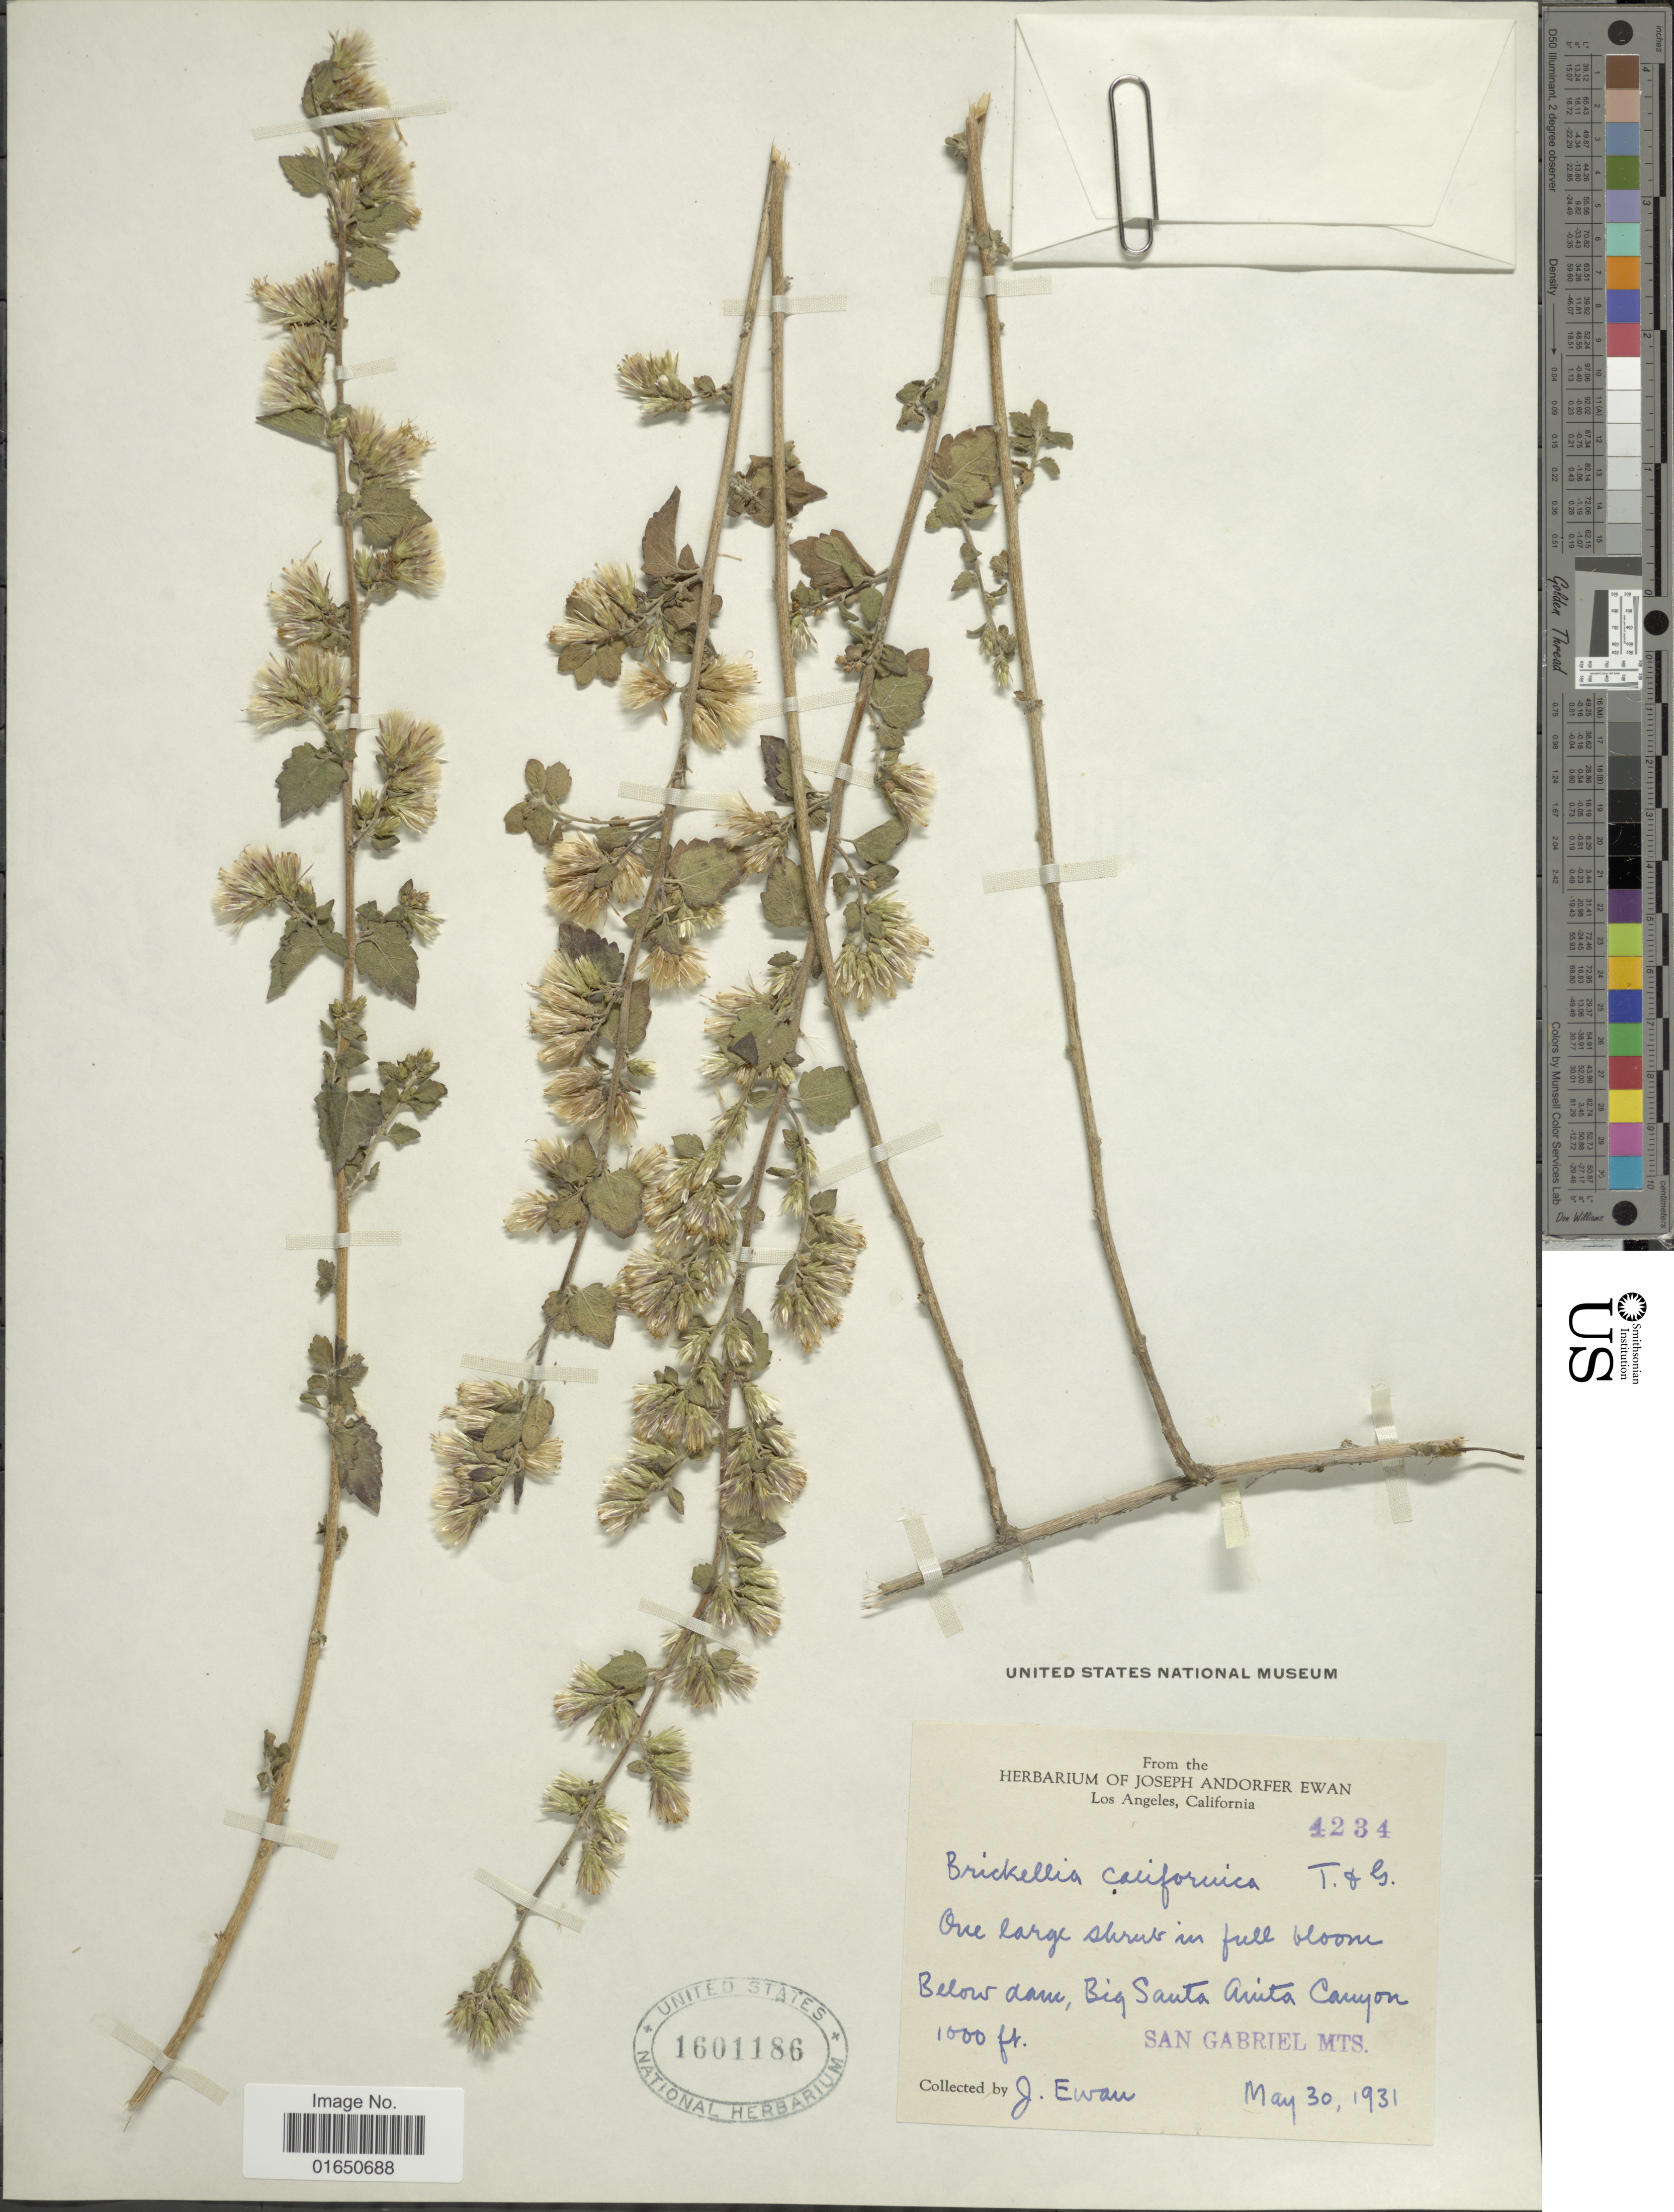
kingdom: Plantae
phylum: Tracheophyta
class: Magnoliopsida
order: Asterales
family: Asteraceae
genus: Brickellia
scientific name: Brickellia californica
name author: (Torr. & A. Gray) A. Gray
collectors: J. A. Ewan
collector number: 4234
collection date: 1931-05-30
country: United States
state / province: California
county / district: Los Angeles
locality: Below dam, Big Santa Anita Canyon, San Gabriel Mts.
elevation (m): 305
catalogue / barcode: US 1601186